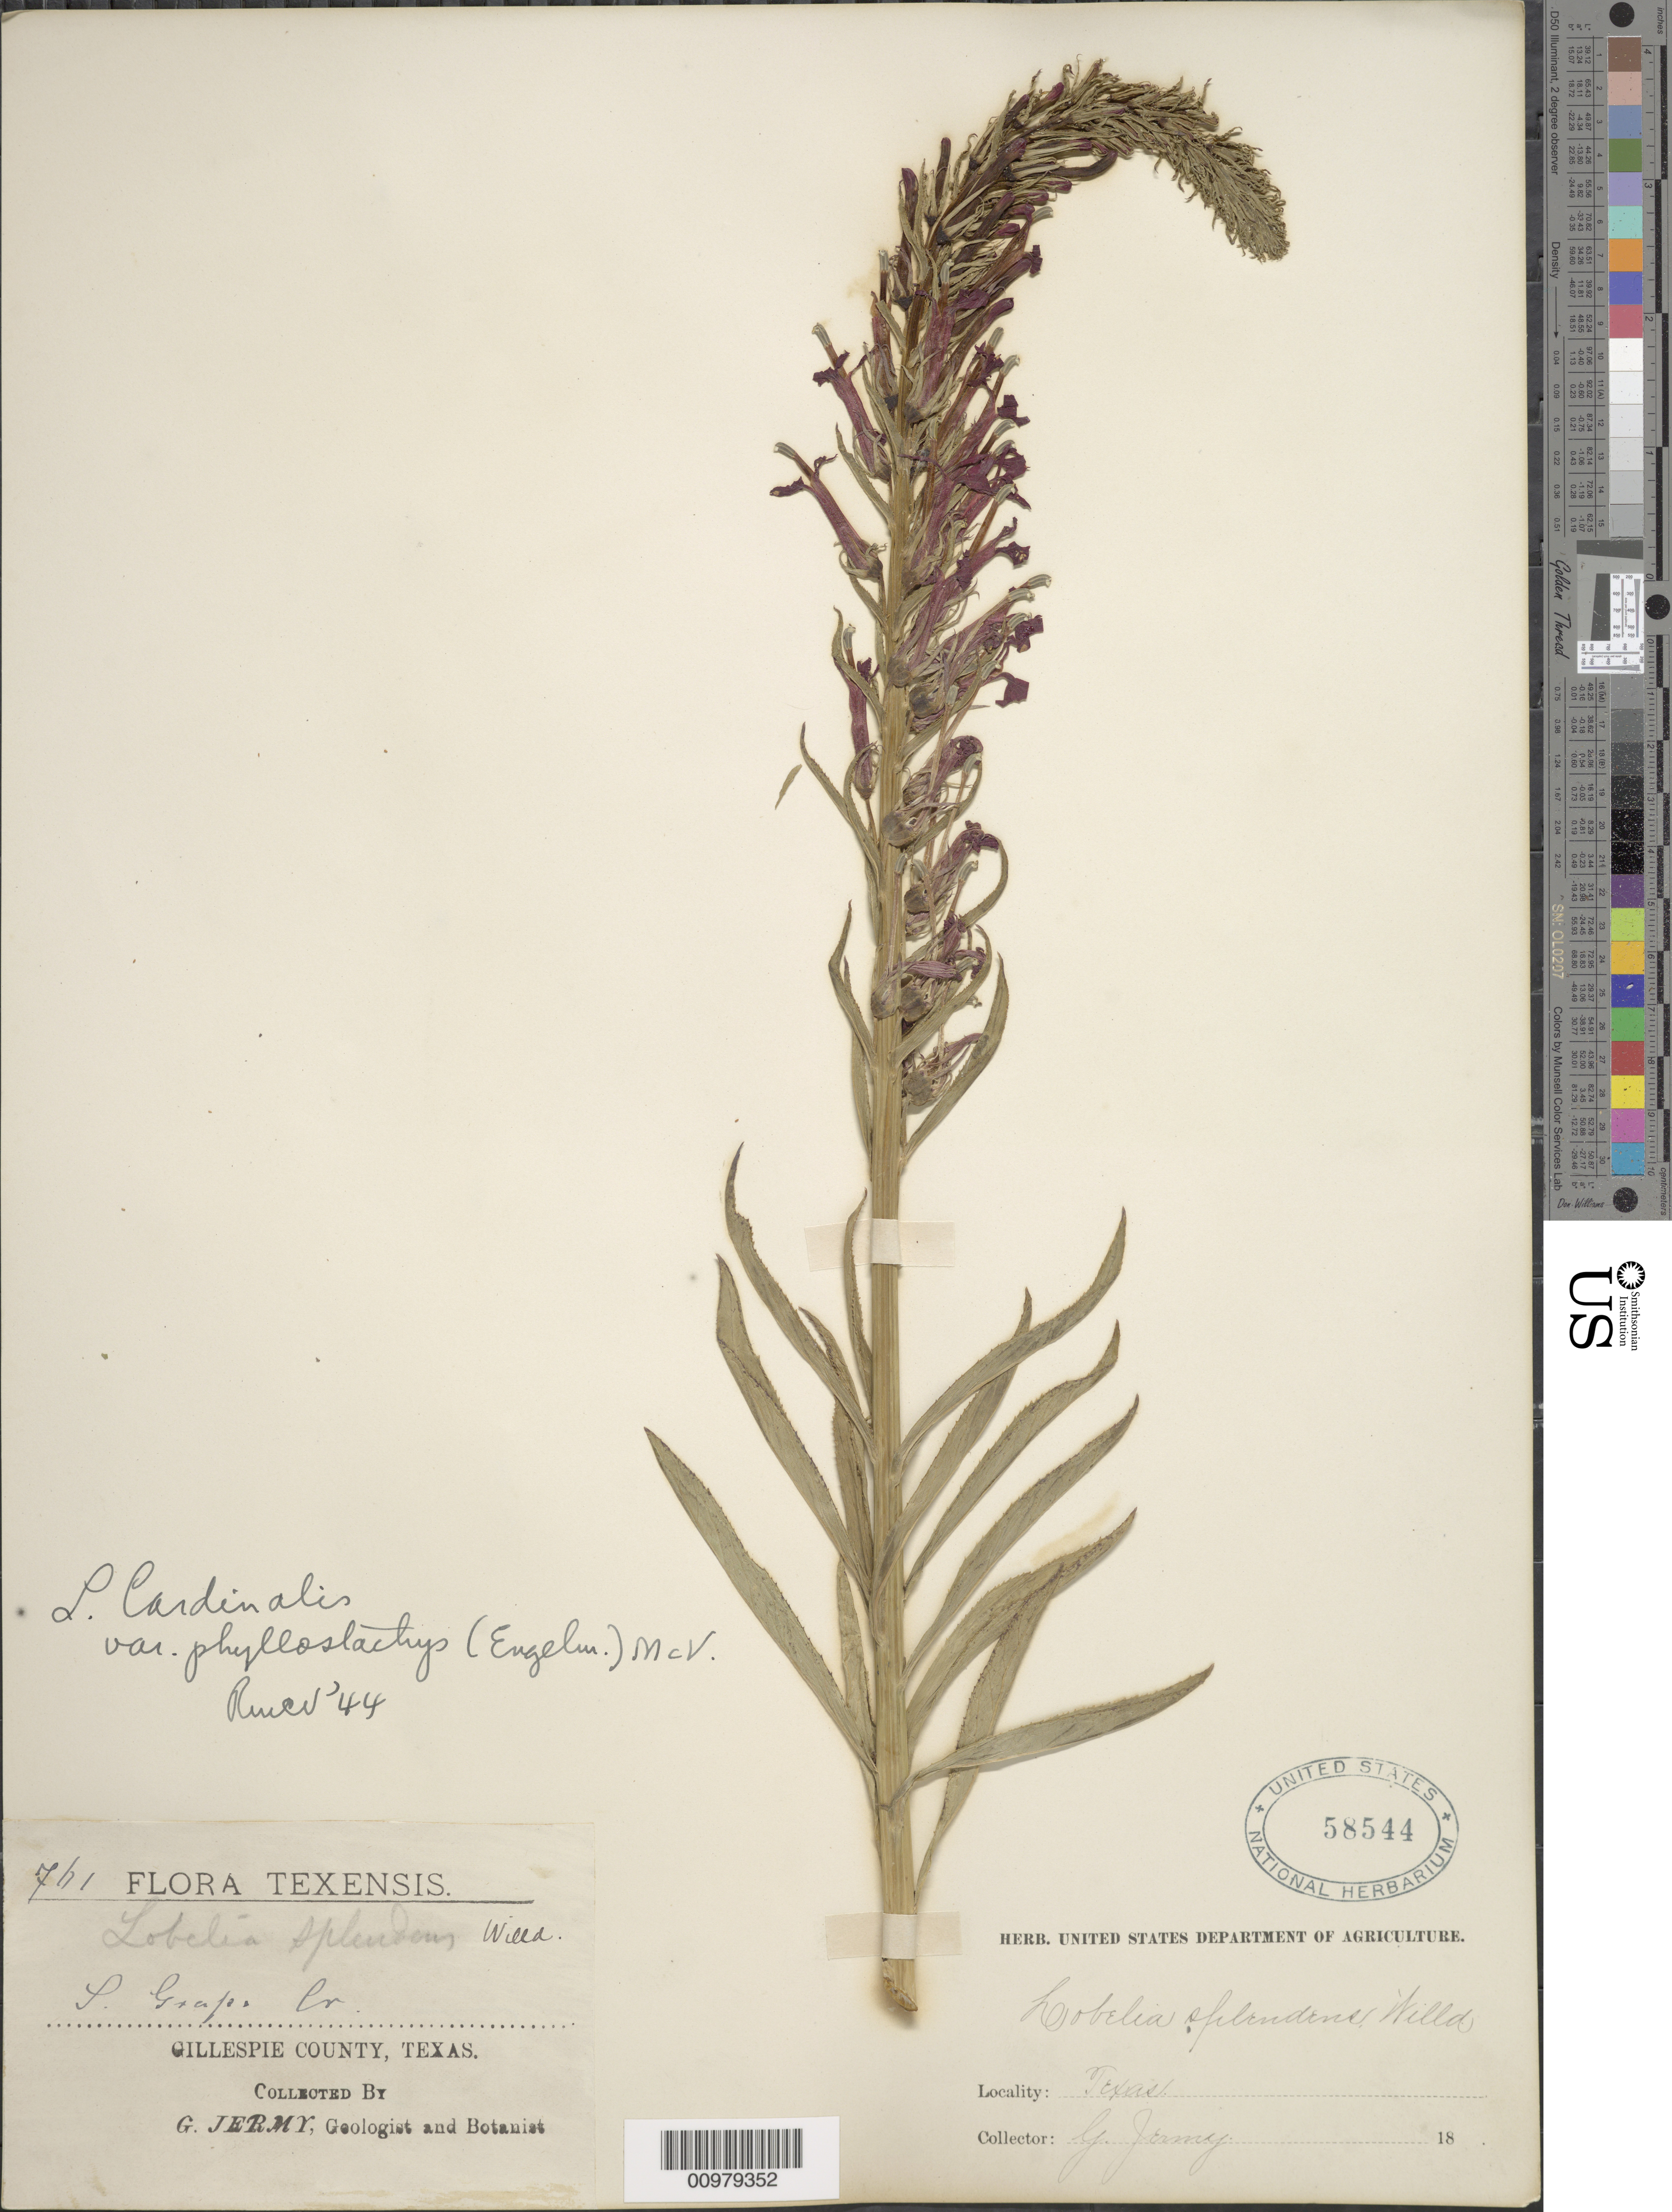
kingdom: Plantae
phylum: Tracheophyta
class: Magnoliopsida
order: Asterales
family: Campanulaceae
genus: Lobelia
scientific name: Lobelia cardinalis var. phyllostachya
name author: (Engelm.) McVaugh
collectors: G. Jermy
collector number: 761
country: United States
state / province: Texas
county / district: Gillespie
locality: S. Grafas Creek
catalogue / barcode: US 58544